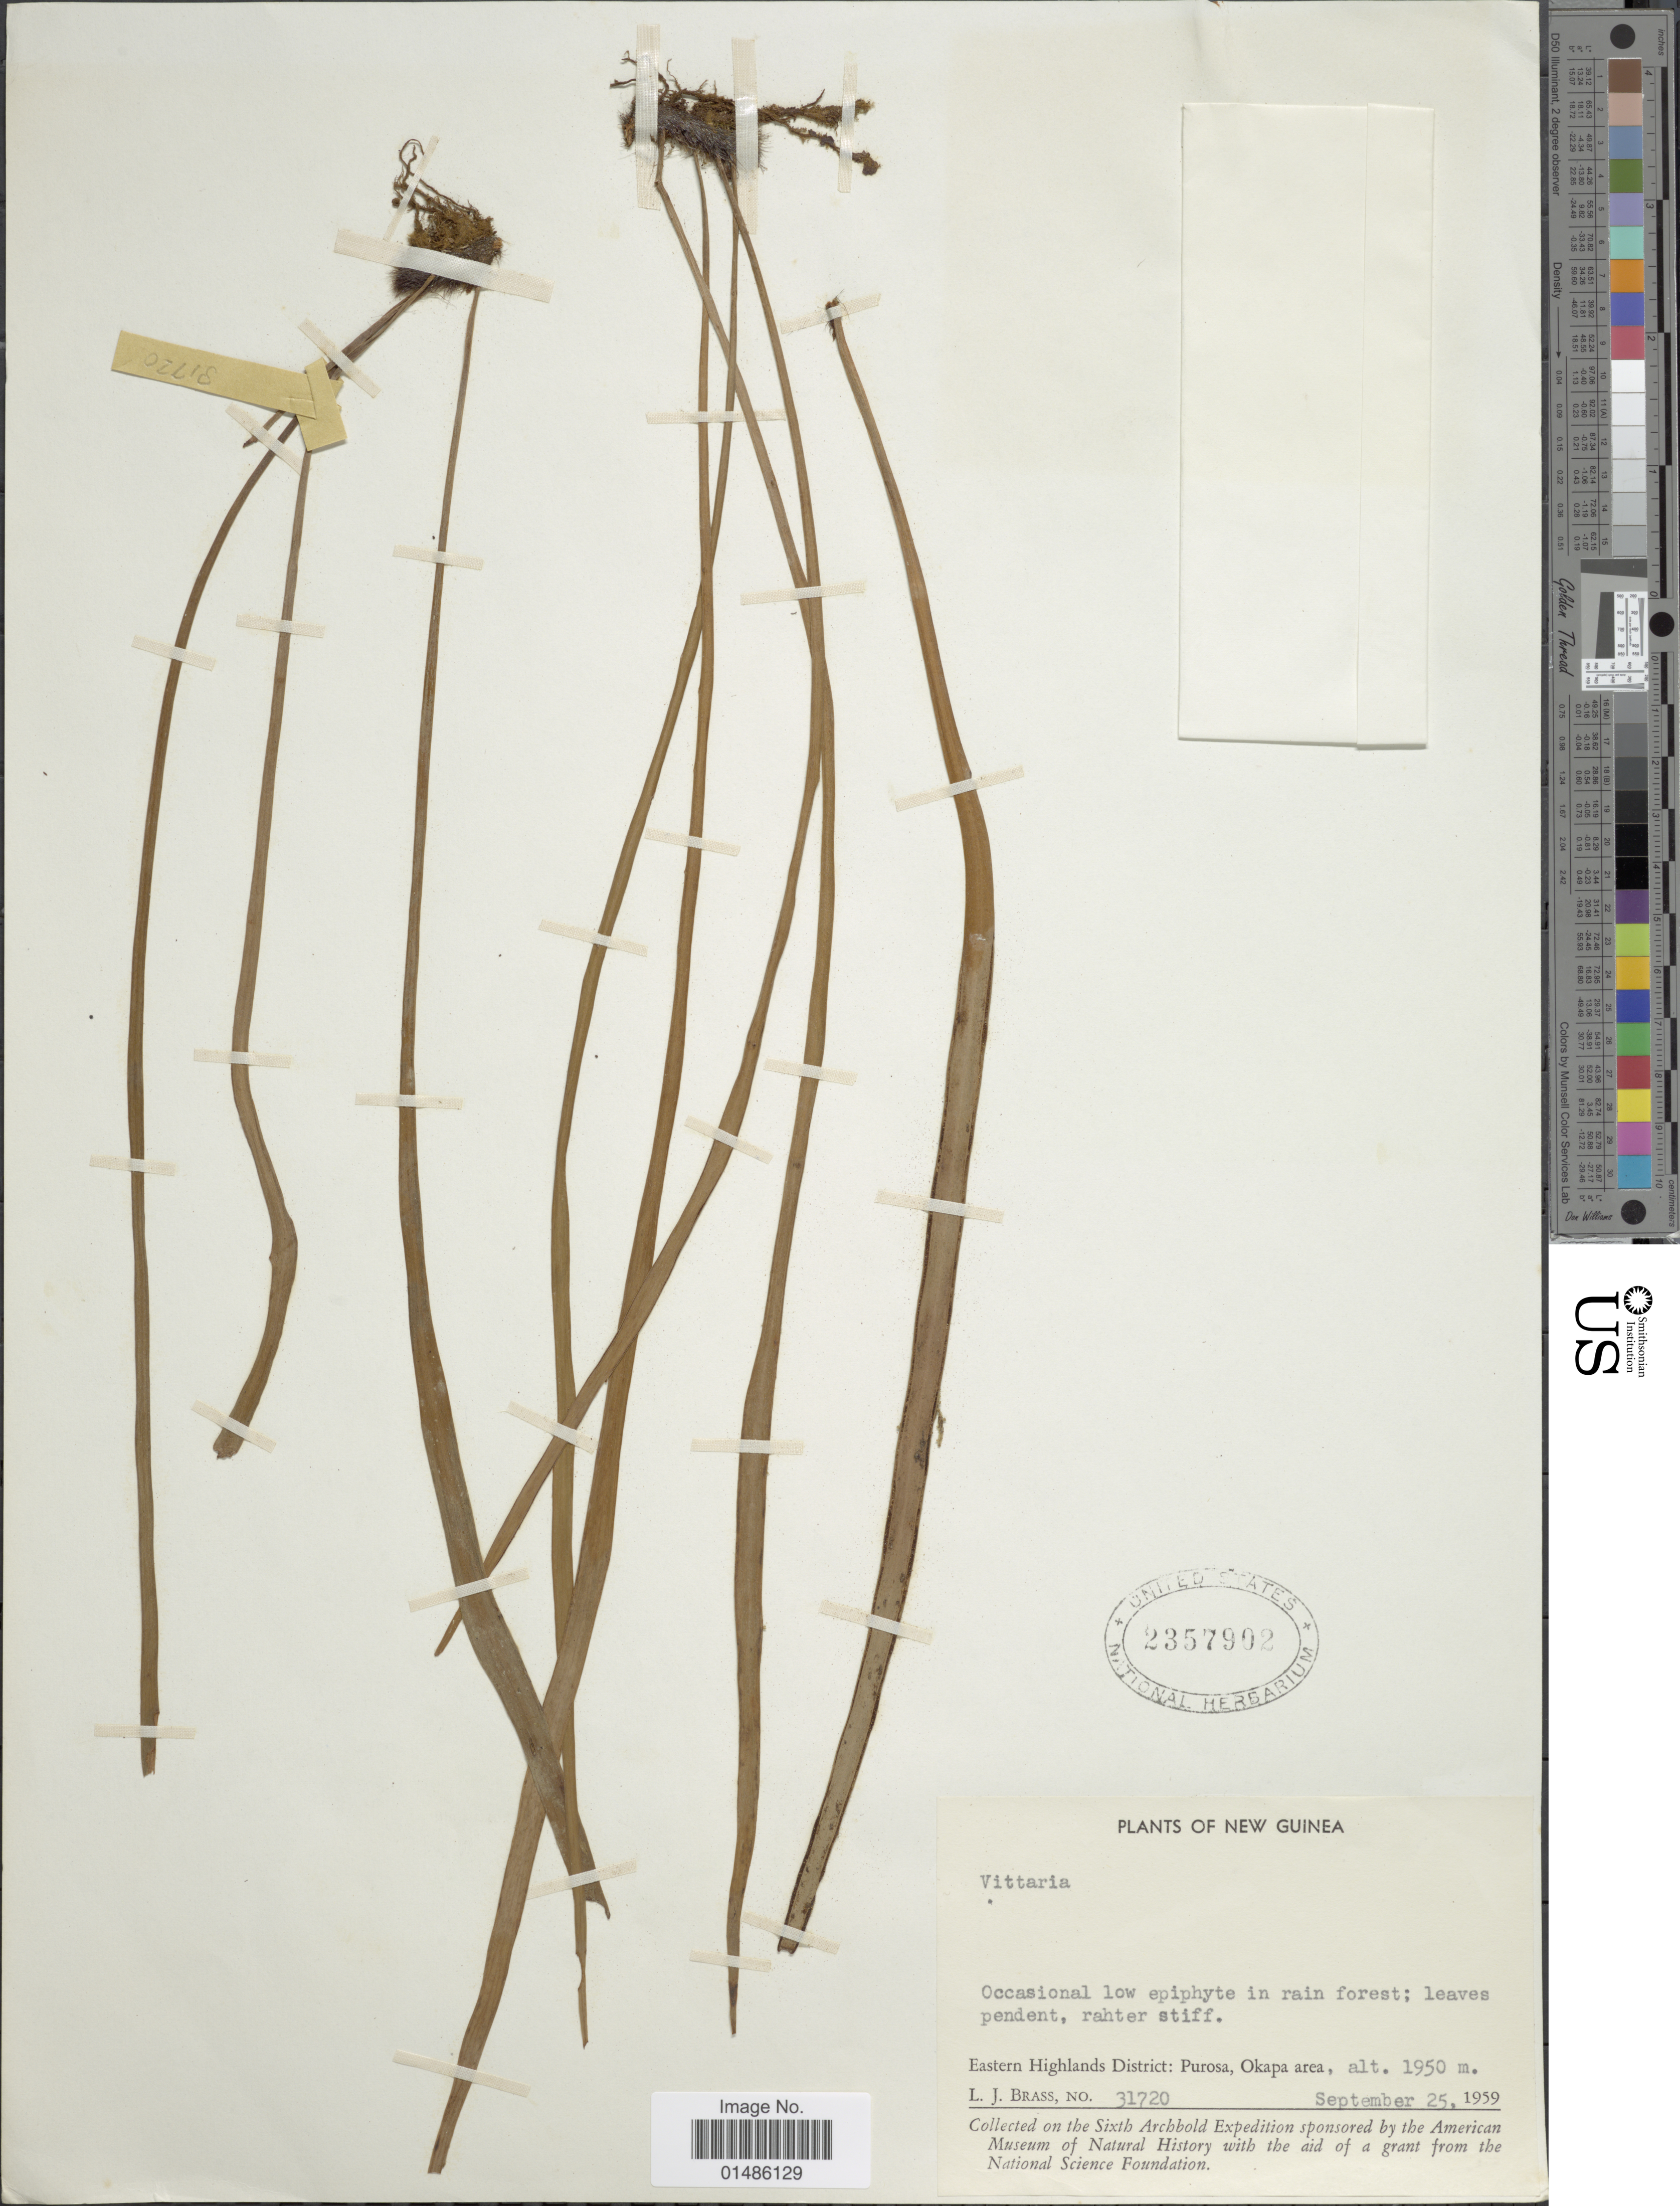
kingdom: Plantae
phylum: Tracheophyta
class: Polypodiopsida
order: Polypodiales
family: Pteridaceae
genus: Haplopteris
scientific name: Haplopteris sp.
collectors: L. J. Brass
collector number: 31720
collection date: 1959-09-25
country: Papua New Guinea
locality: New Guinea. Eastern Highlands District: Purosa, Okapa area.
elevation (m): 1950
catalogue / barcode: US 2357902